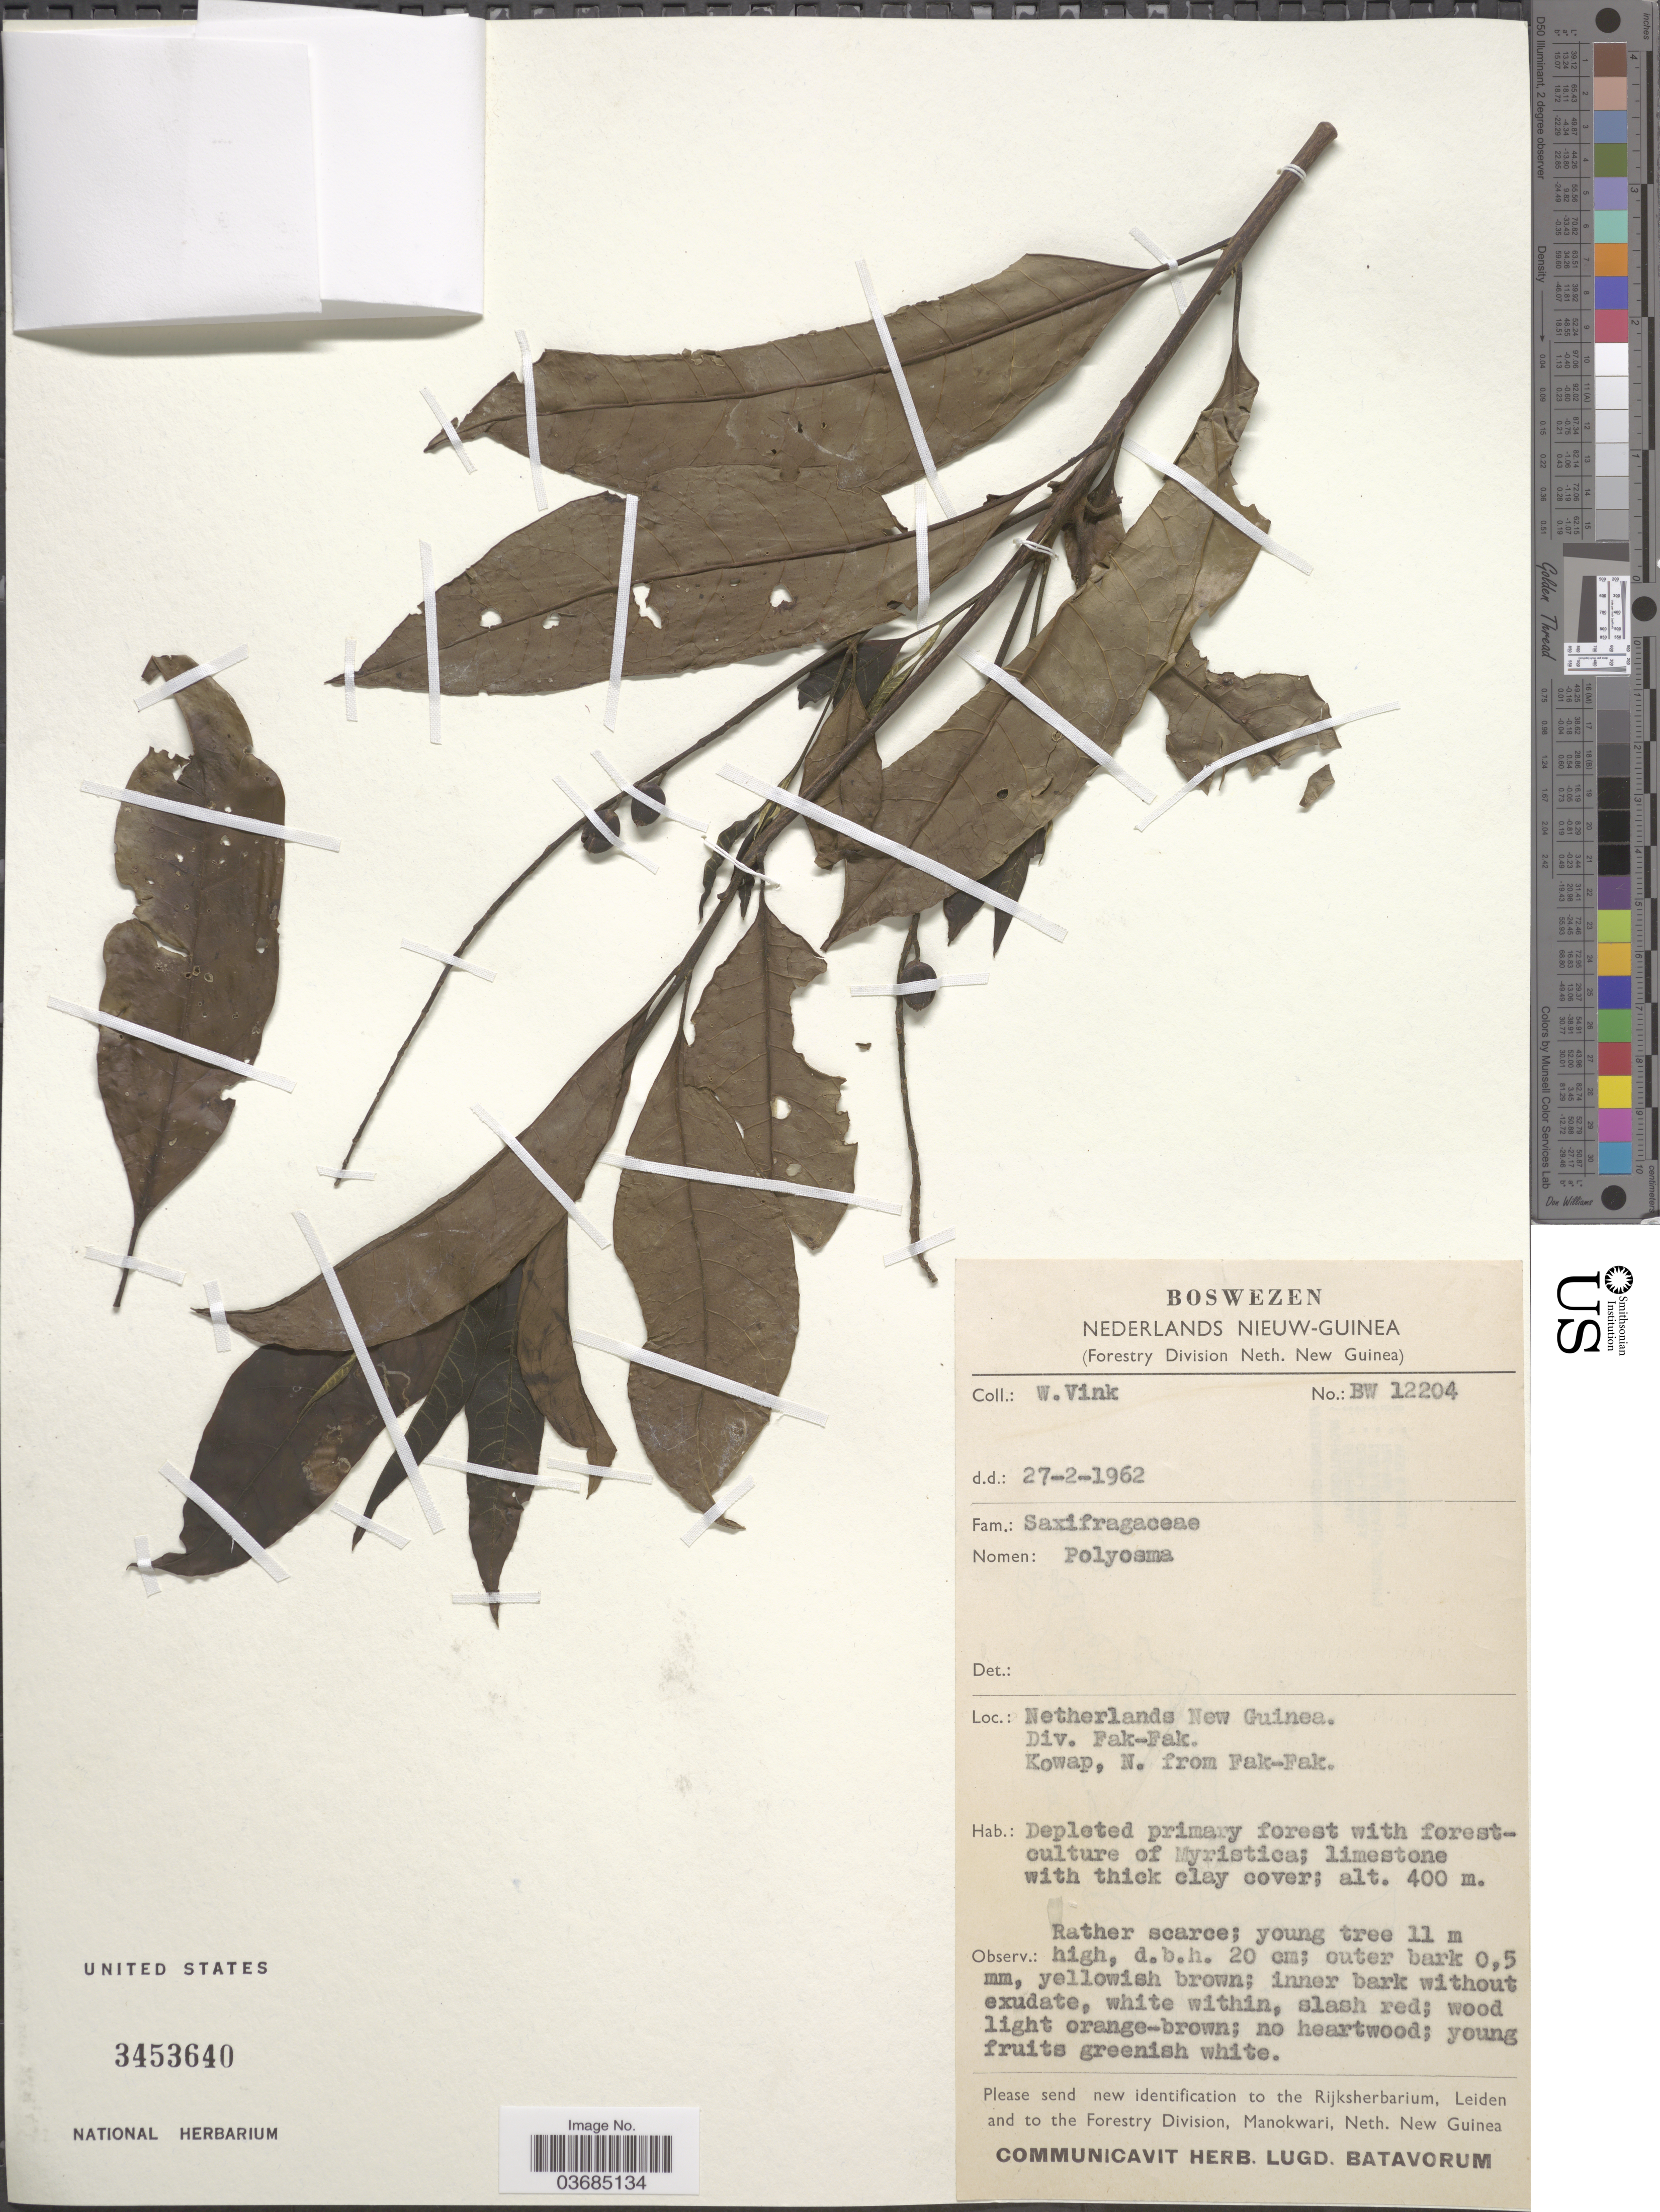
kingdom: Plantae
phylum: Tracheophyta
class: Magnoliopsida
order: Escalloniales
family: Escalloniaceae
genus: Polyosma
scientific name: Polyosma sp.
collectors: W. Vink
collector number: BW 12204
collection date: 1962-02-27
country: Indonesia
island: New Guinea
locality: Netherlands New Guinea. Div. Fak-Fak. Kowap, N. from Fak-Fak.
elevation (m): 400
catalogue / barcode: US 3453640